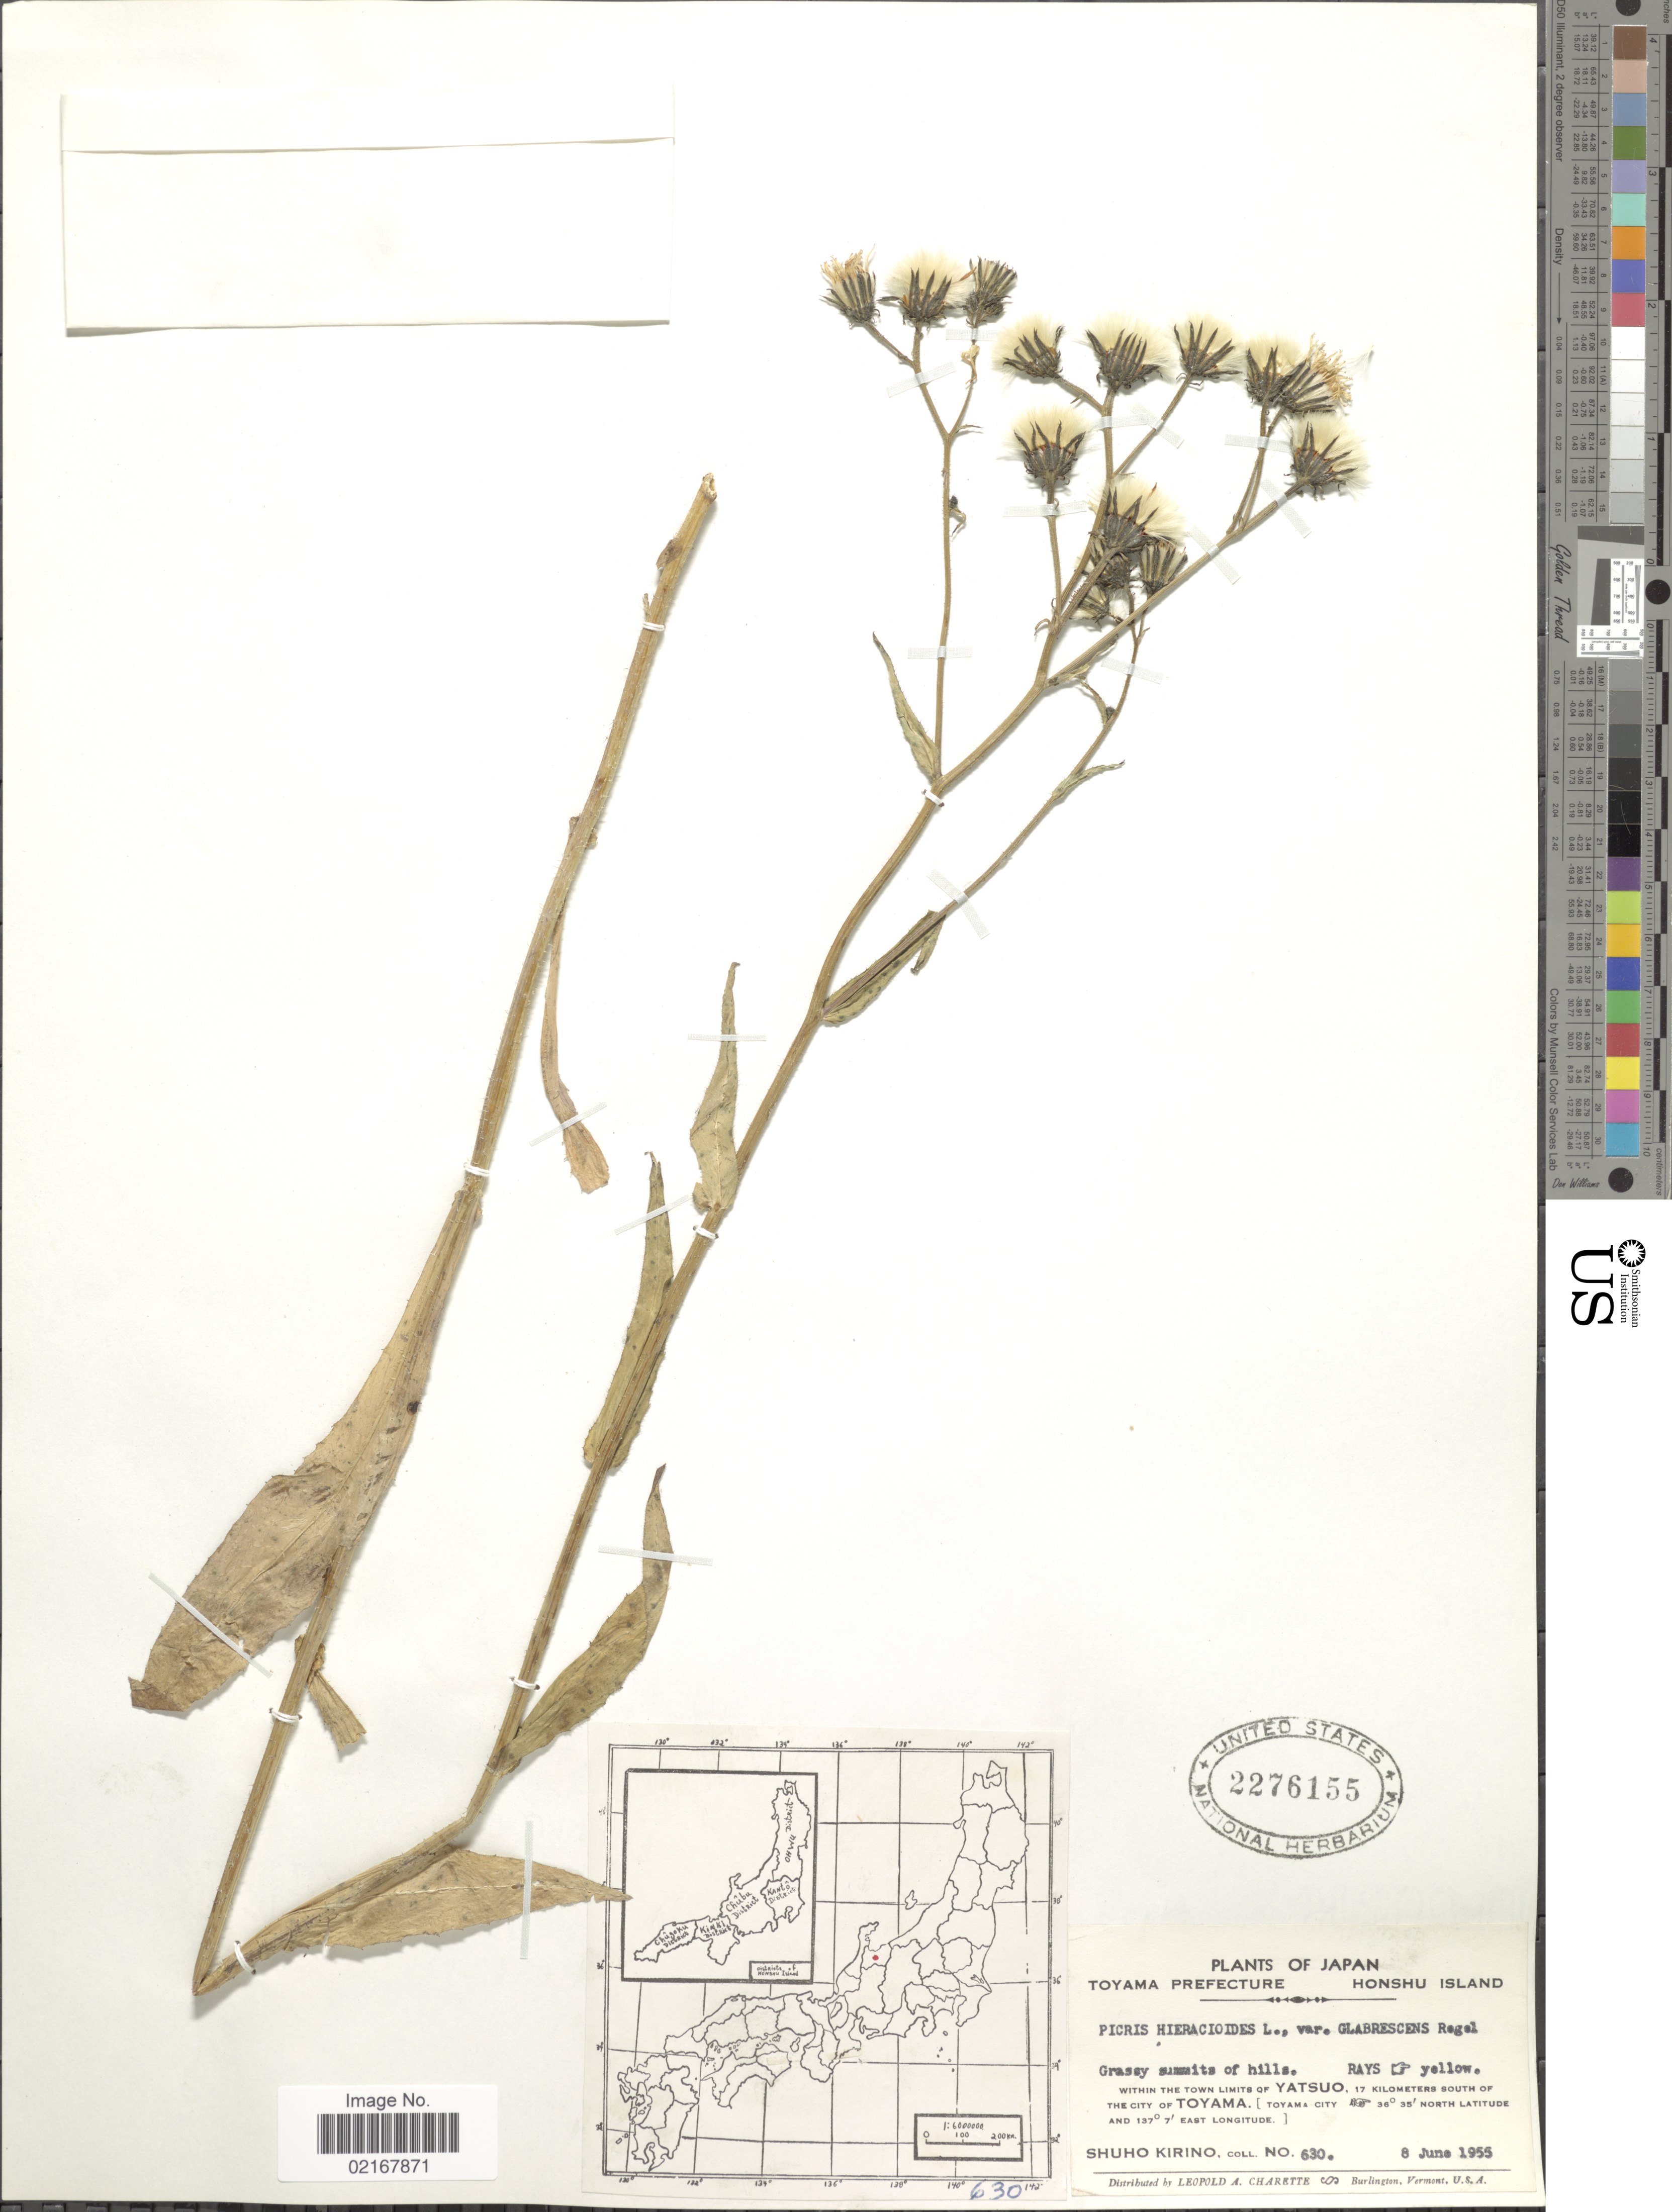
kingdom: Plantae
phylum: Tracheophyta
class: Magnoliopsida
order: Asterales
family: Asteraceae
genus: Picris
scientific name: Picris hieracioides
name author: L.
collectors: S. Kirino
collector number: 630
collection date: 1955-06-08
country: Japan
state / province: Toyama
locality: Honshu Island, within the town limits of Yatsuo, 17 kilometers south of the City of Toyama (Toyama City)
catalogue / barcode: US 2276155